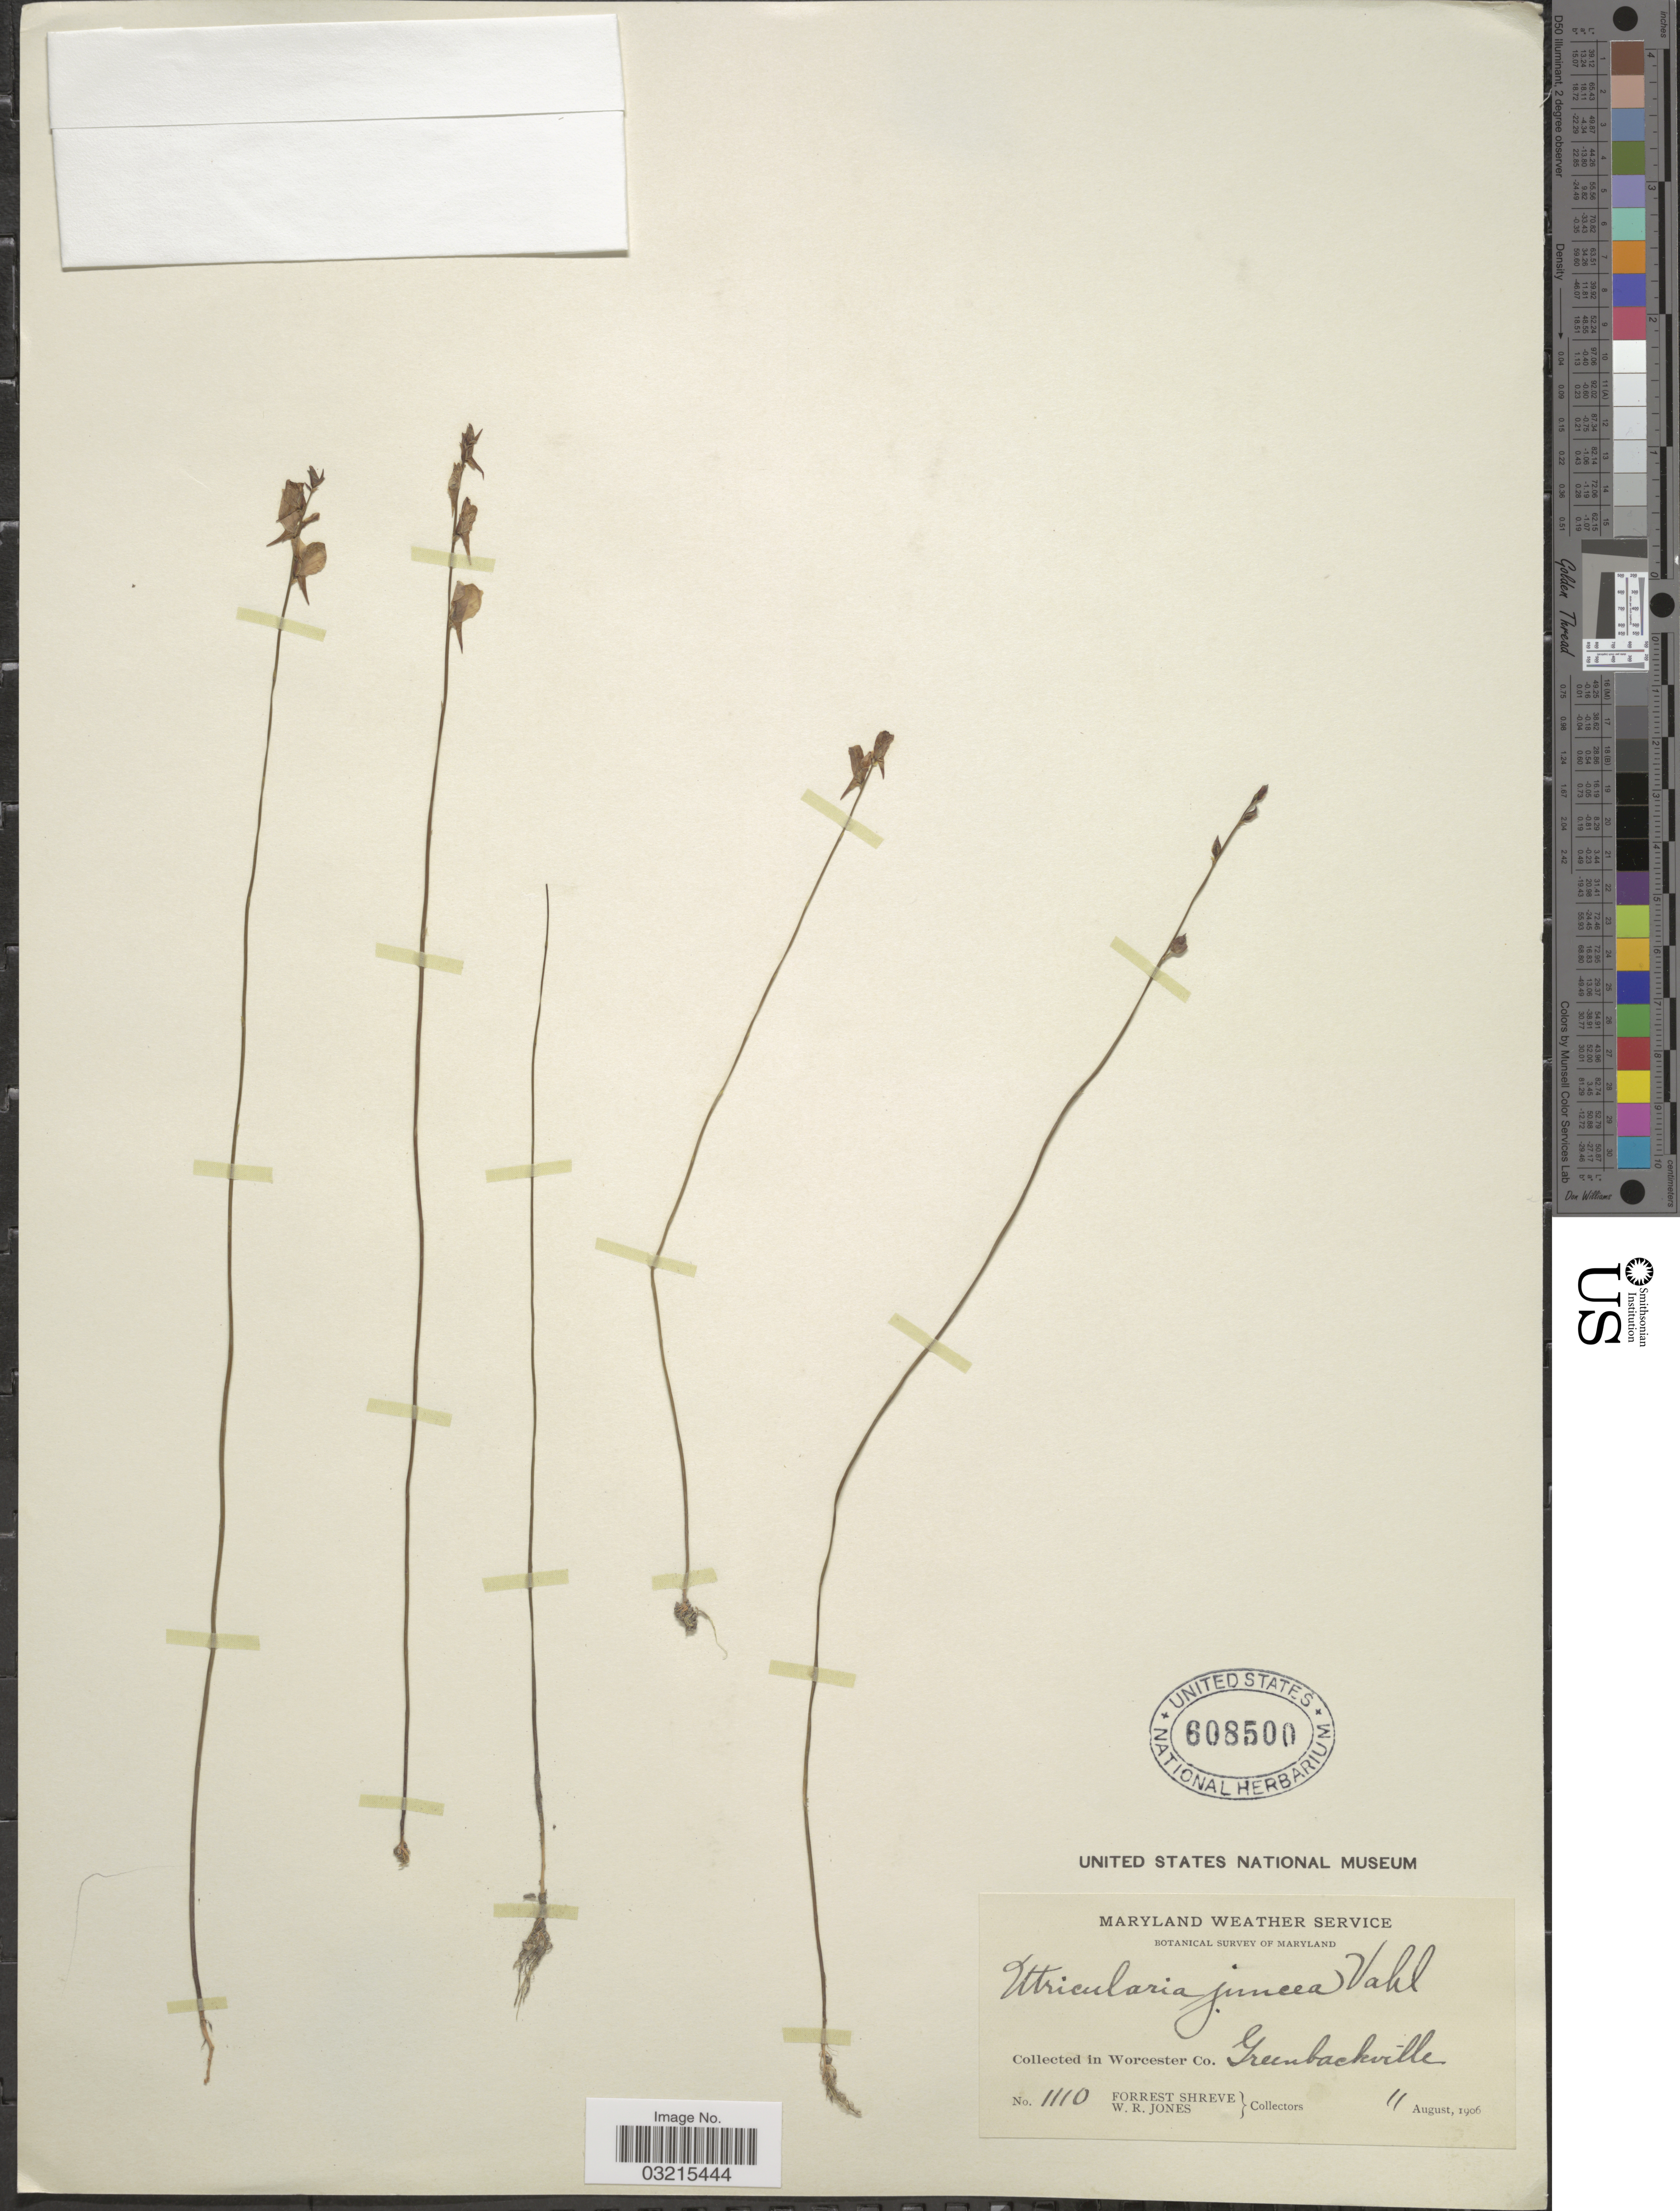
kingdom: Plantae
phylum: Tracheophyta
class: Magnoliopsida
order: Lamiales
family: Lentibulariaceae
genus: Utricularia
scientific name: Utricularia juncea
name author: Vahl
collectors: F. Shreve & W. R. Jones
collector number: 1110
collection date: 1906-08-11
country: United States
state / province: Maryland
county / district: Worcester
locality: Worcester Co. Greenbackville.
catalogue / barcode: US 608500